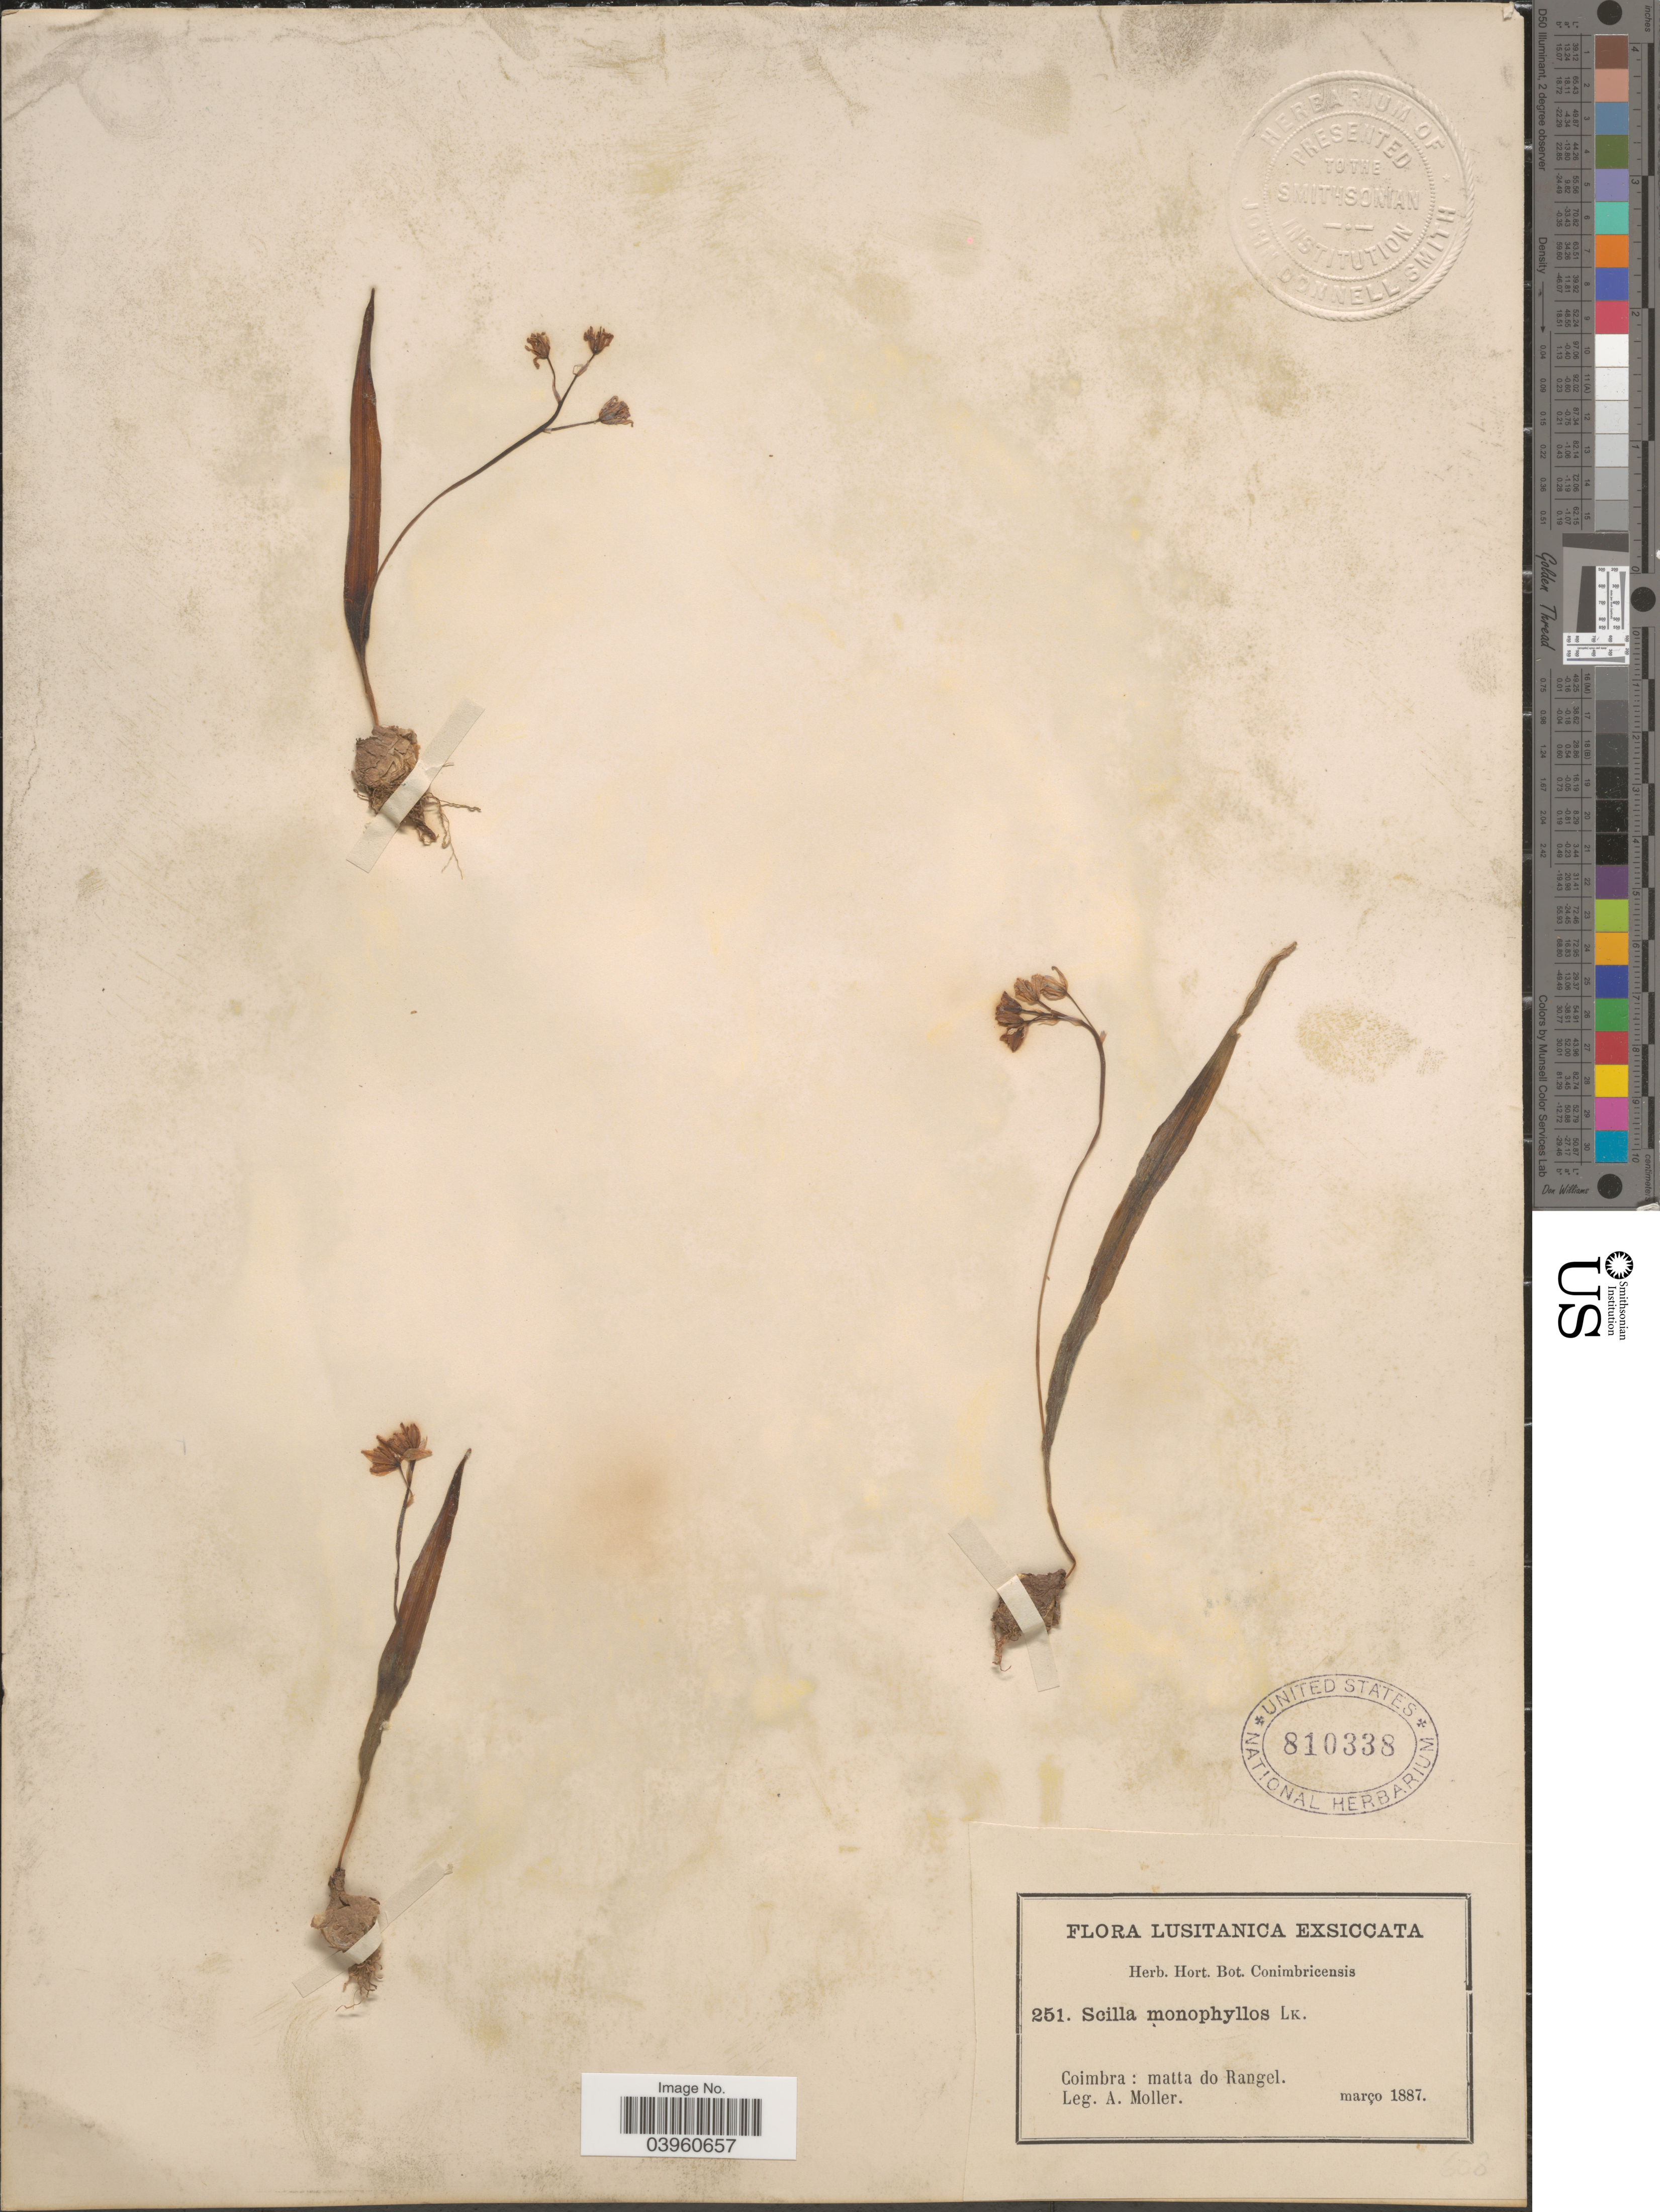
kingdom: Plantae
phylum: Tracheophyta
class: Liliopsida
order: Asparagales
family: Asparagaceae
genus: Scilla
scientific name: Scilla monophyllos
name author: Link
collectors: A. Moller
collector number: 251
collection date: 1887-03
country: Portugal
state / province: Coimbra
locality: Lusitanica. Matta do Rangel.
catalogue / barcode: US 810338